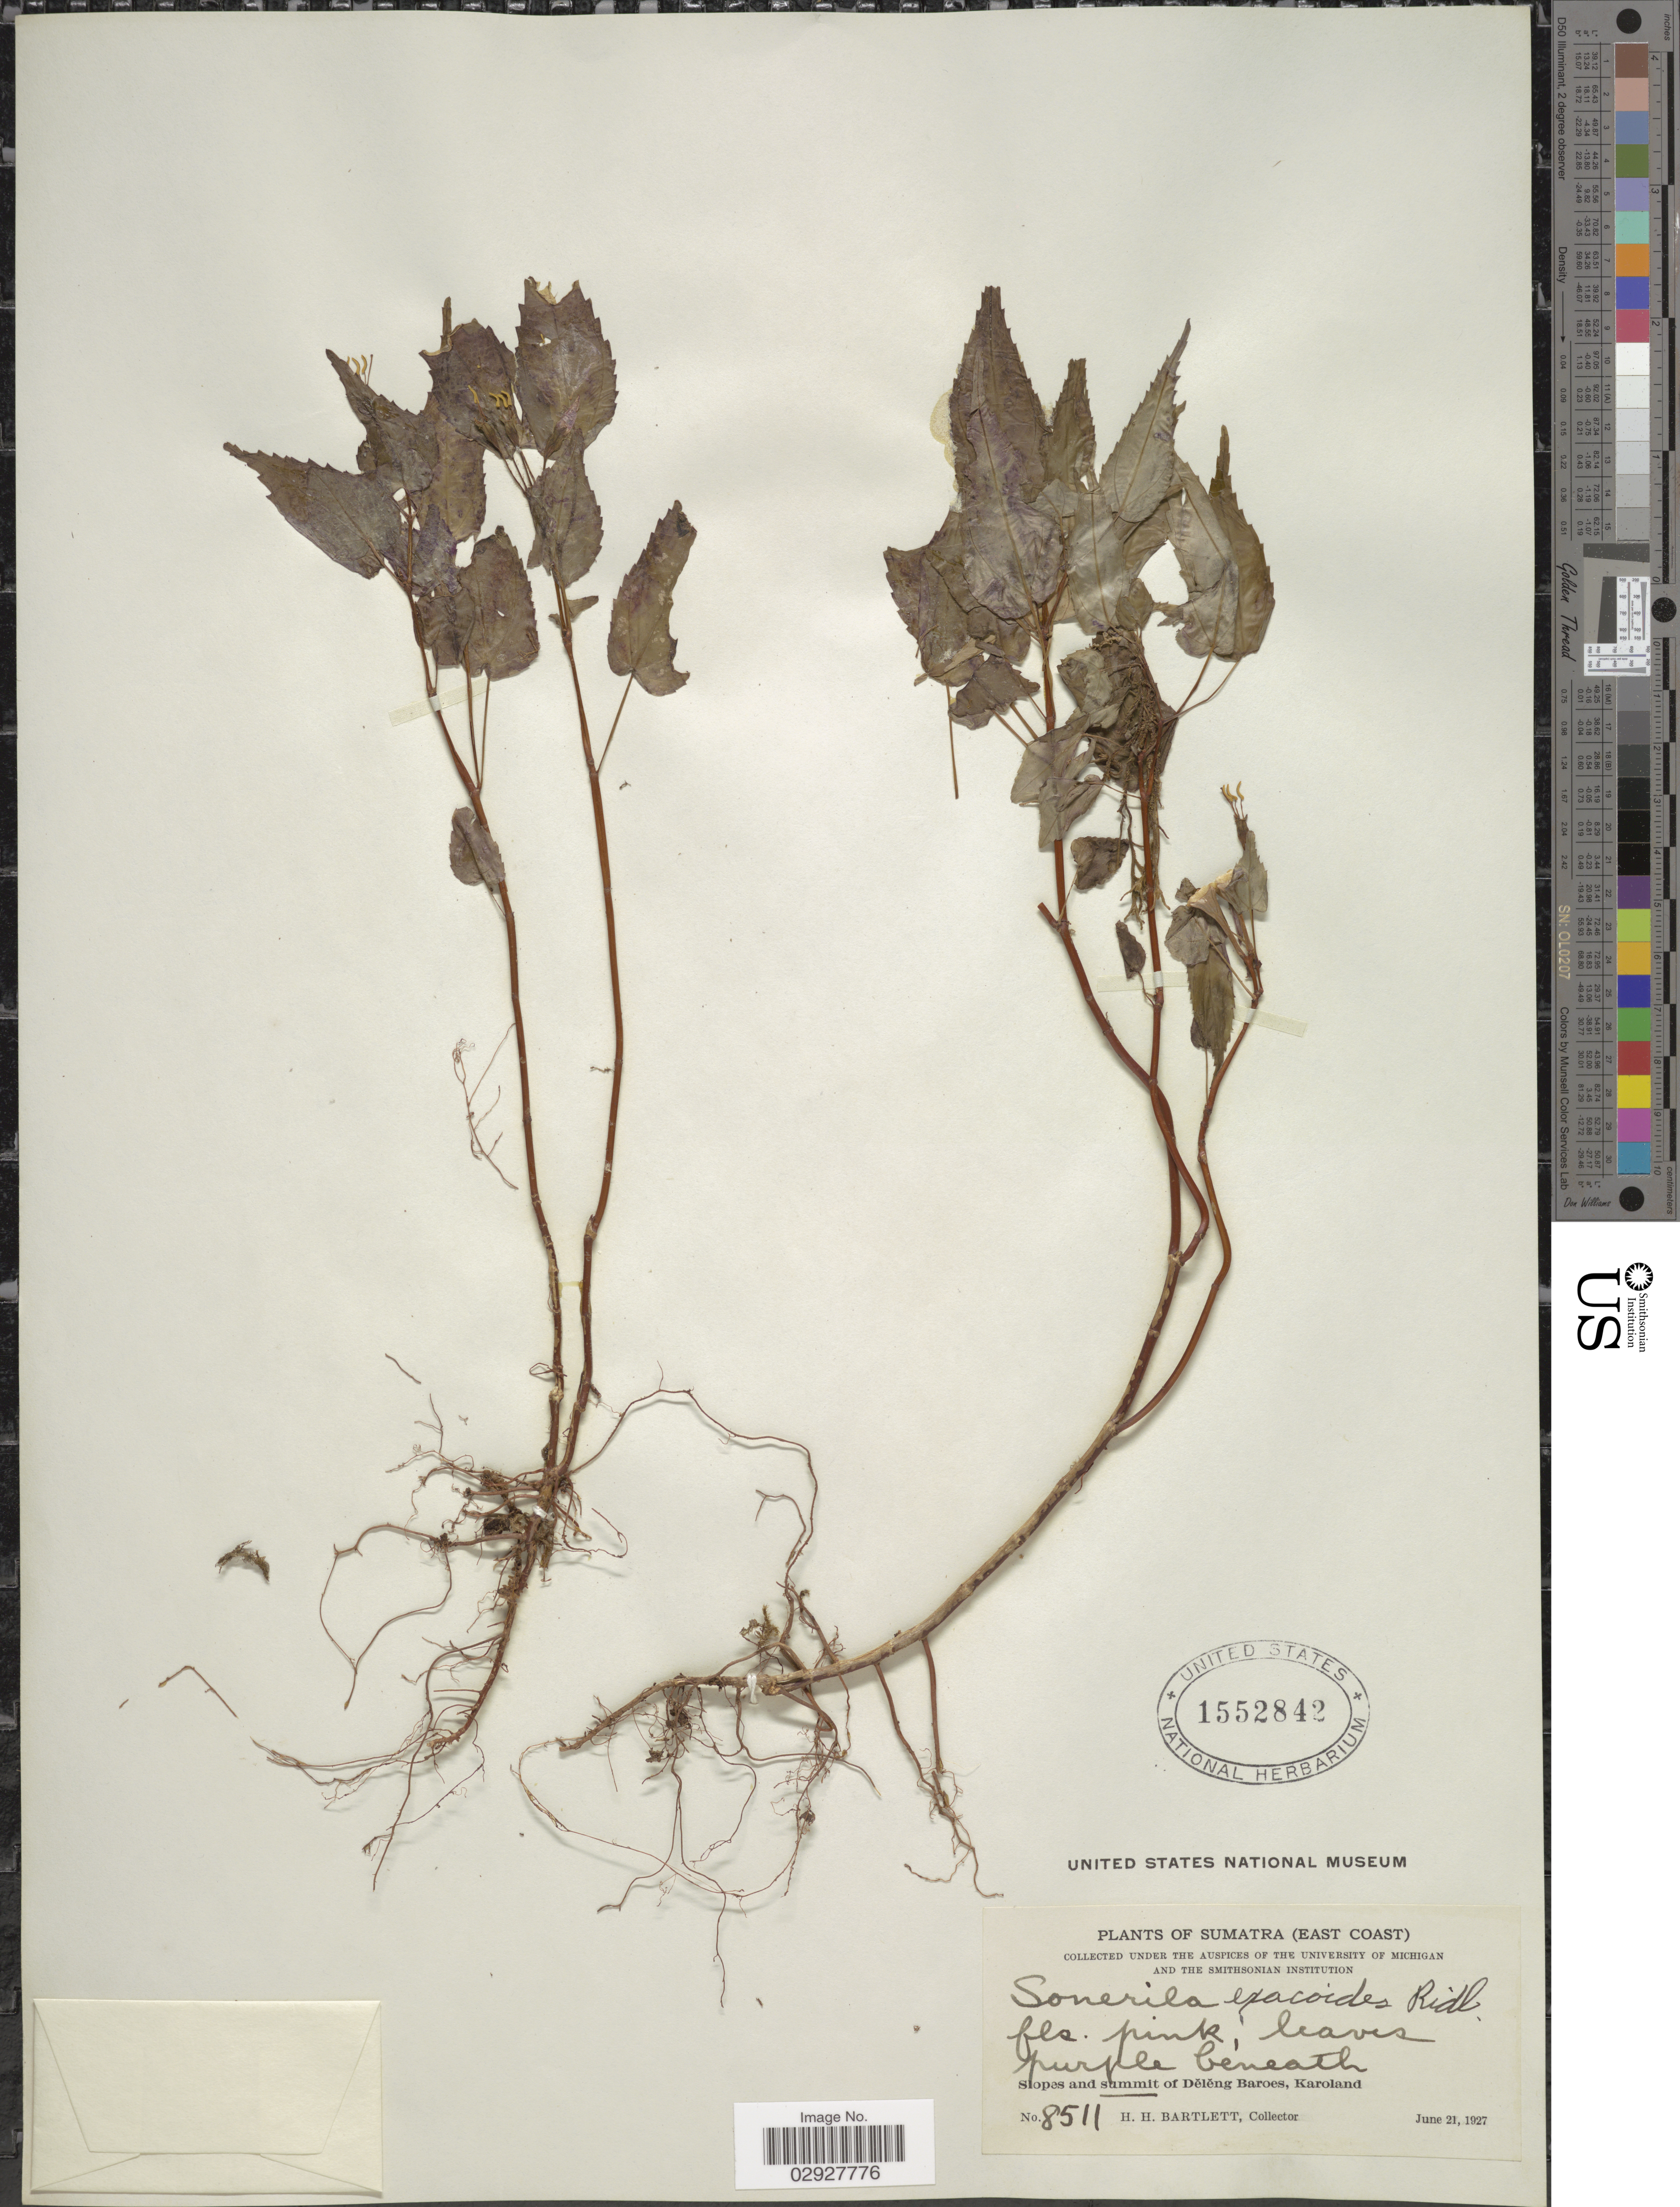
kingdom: Plantae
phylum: Tracheophyta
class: Magnoliopsida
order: Myrtales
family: Melastomataceae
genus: Sonerila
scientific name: Sonerila exacoides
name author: Ridl.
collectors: H. H. Bartlett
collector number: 8511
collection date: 1927-06-21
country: Indonesia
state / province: Sumatra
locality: (East Coast). Slopes and summit of Deleng Baroes, Karoland.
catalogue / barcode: US 1552842